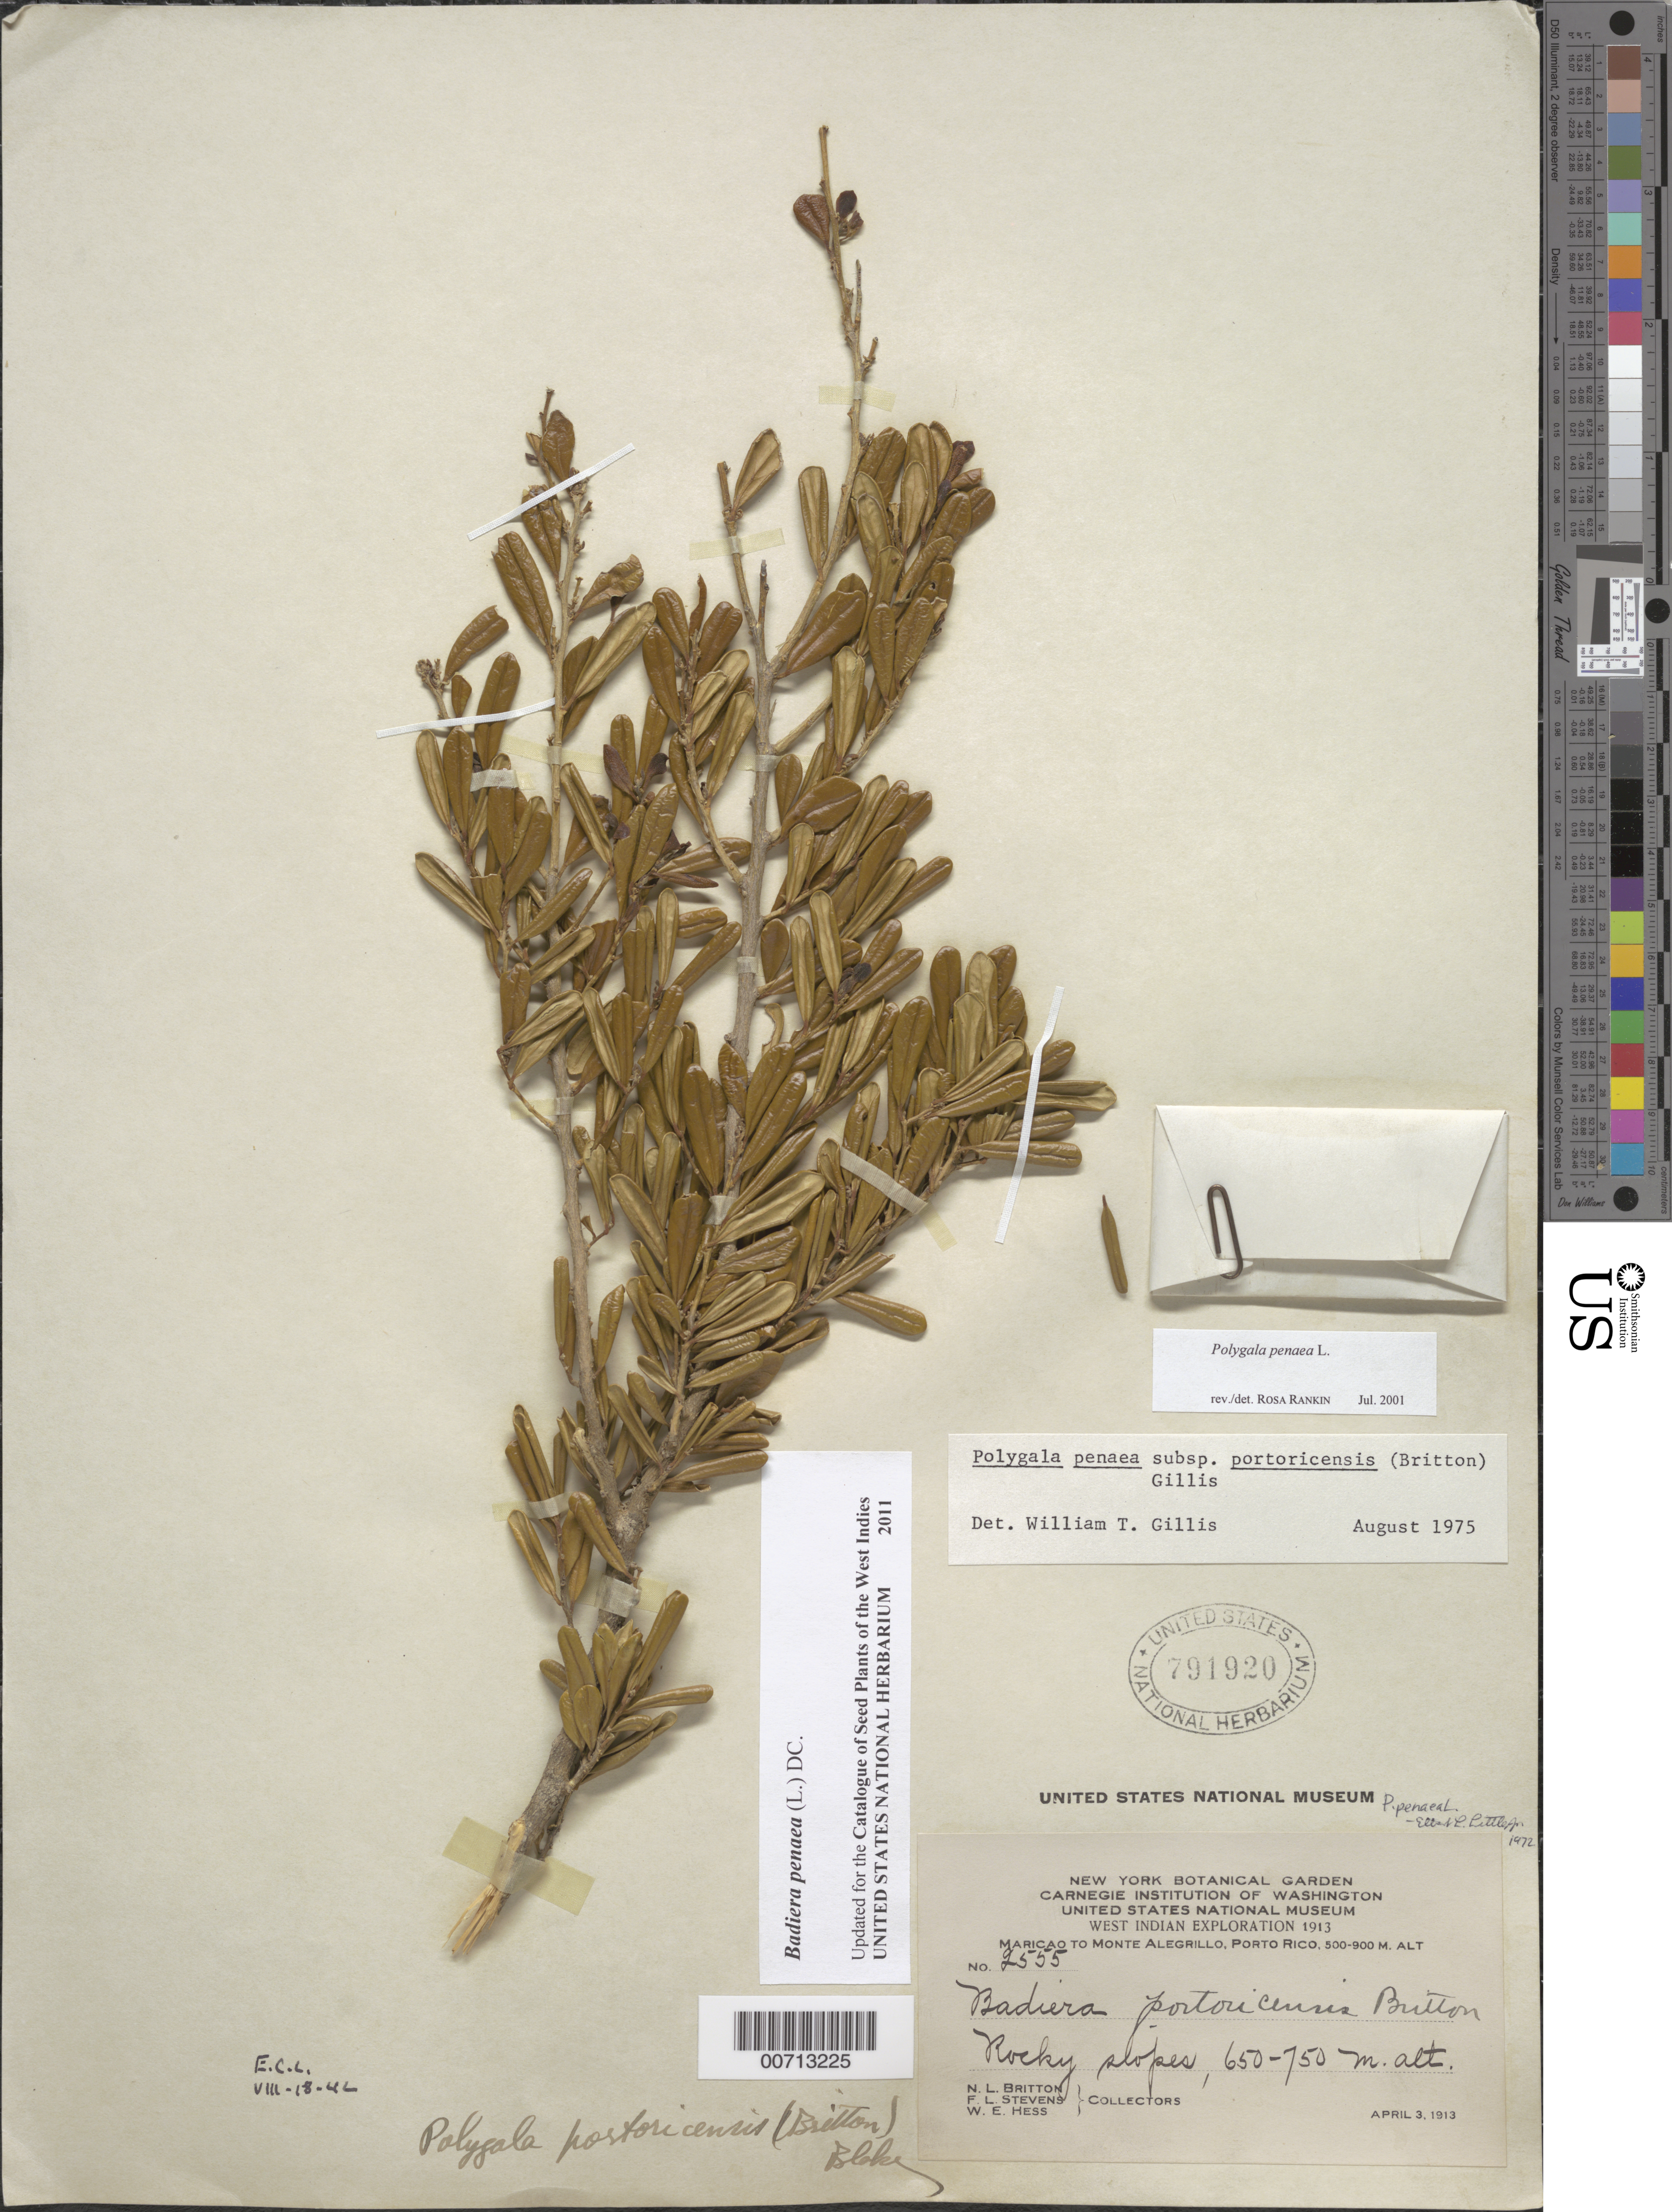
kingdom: Plantae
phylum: Tracheophyta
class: Magnoliopsida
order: Fabales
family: Polygalaceae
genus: Polygala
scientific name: Polygala penaea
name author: L.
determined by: Rankin Rodriguez, Rosa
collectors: N. Britton, F. L. Stevens & W. Hess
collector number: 2555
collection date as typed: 03 Apr 1913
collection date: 1913-04-03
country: Puerto Rico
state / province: Maricao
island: Greater Antilles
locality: Maricao to Monte Alegrillo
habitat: Rocky slopes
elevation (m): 650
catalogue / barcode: US 791920